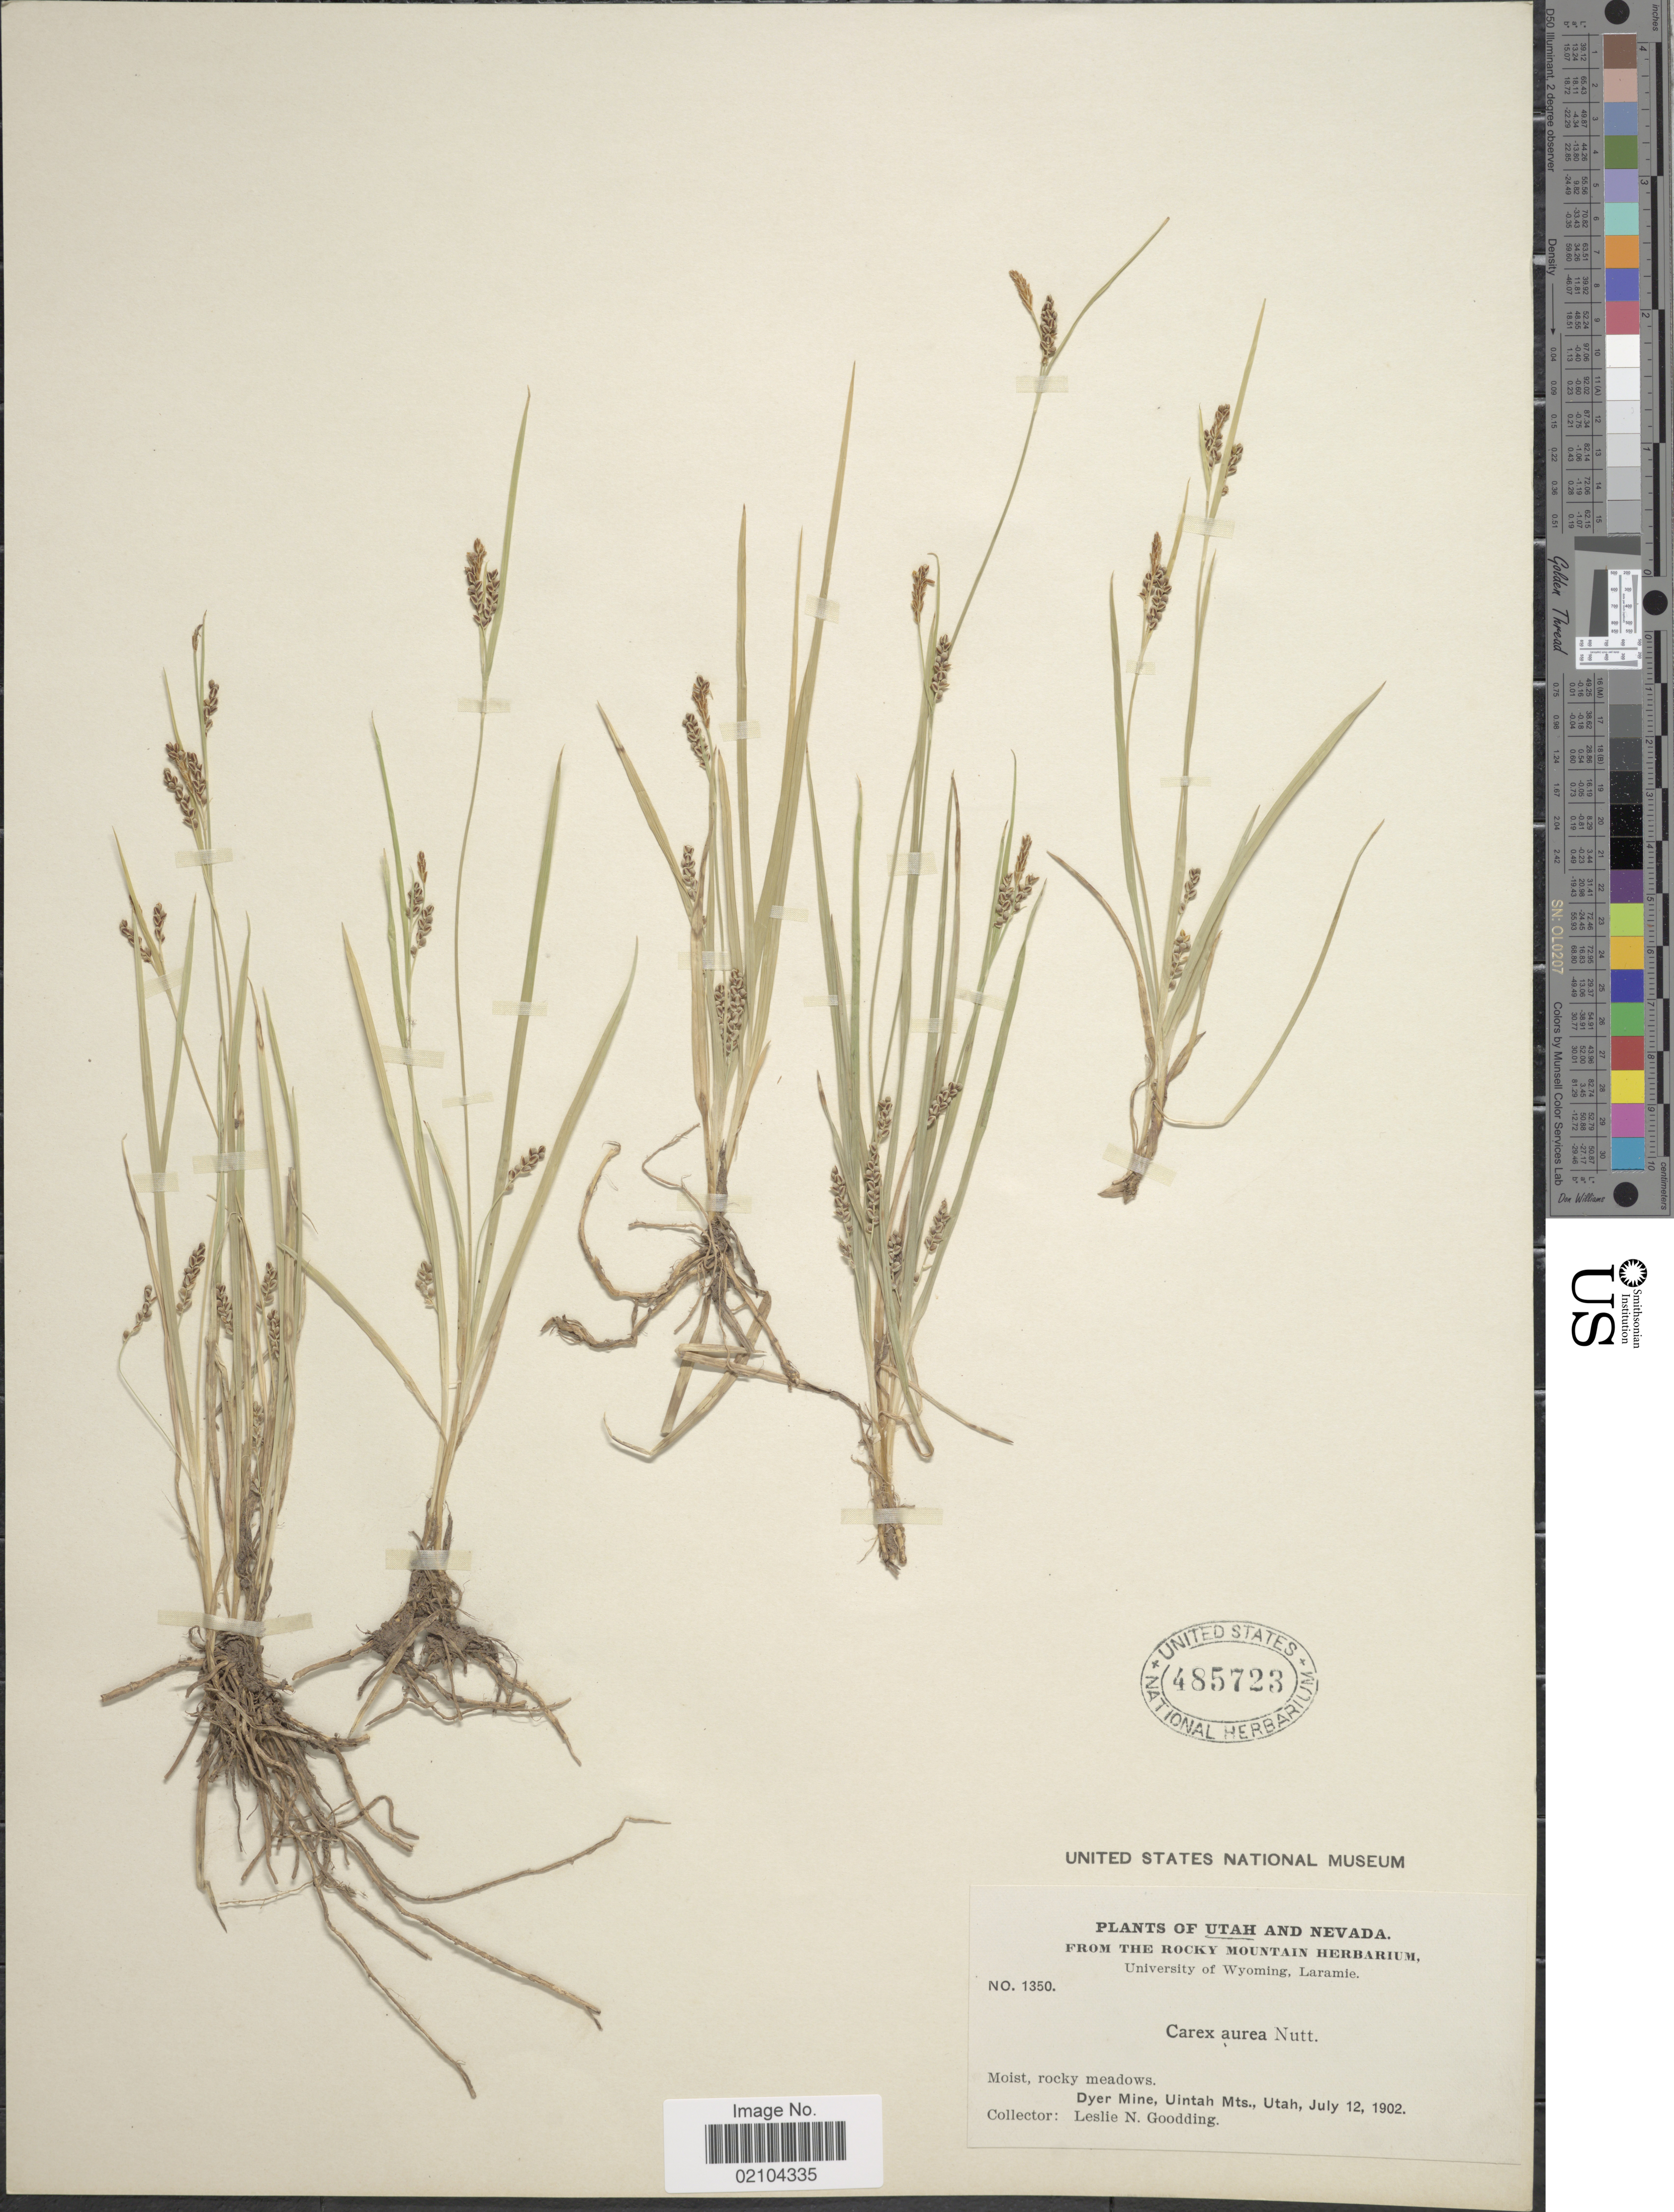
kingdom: Plantae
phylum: Tracheophyta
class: Liliopsida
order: Poales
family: Cyperaceae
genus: Carex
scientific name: Carex aurea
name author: Nutt.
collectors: L. N. Goodding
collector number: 1350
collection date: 1902-07-12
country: United States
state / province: Utah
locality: Utah, Moist, rocky meadows. Dyer Mine, Uintah Mts., Utah.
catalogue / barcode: US 485723